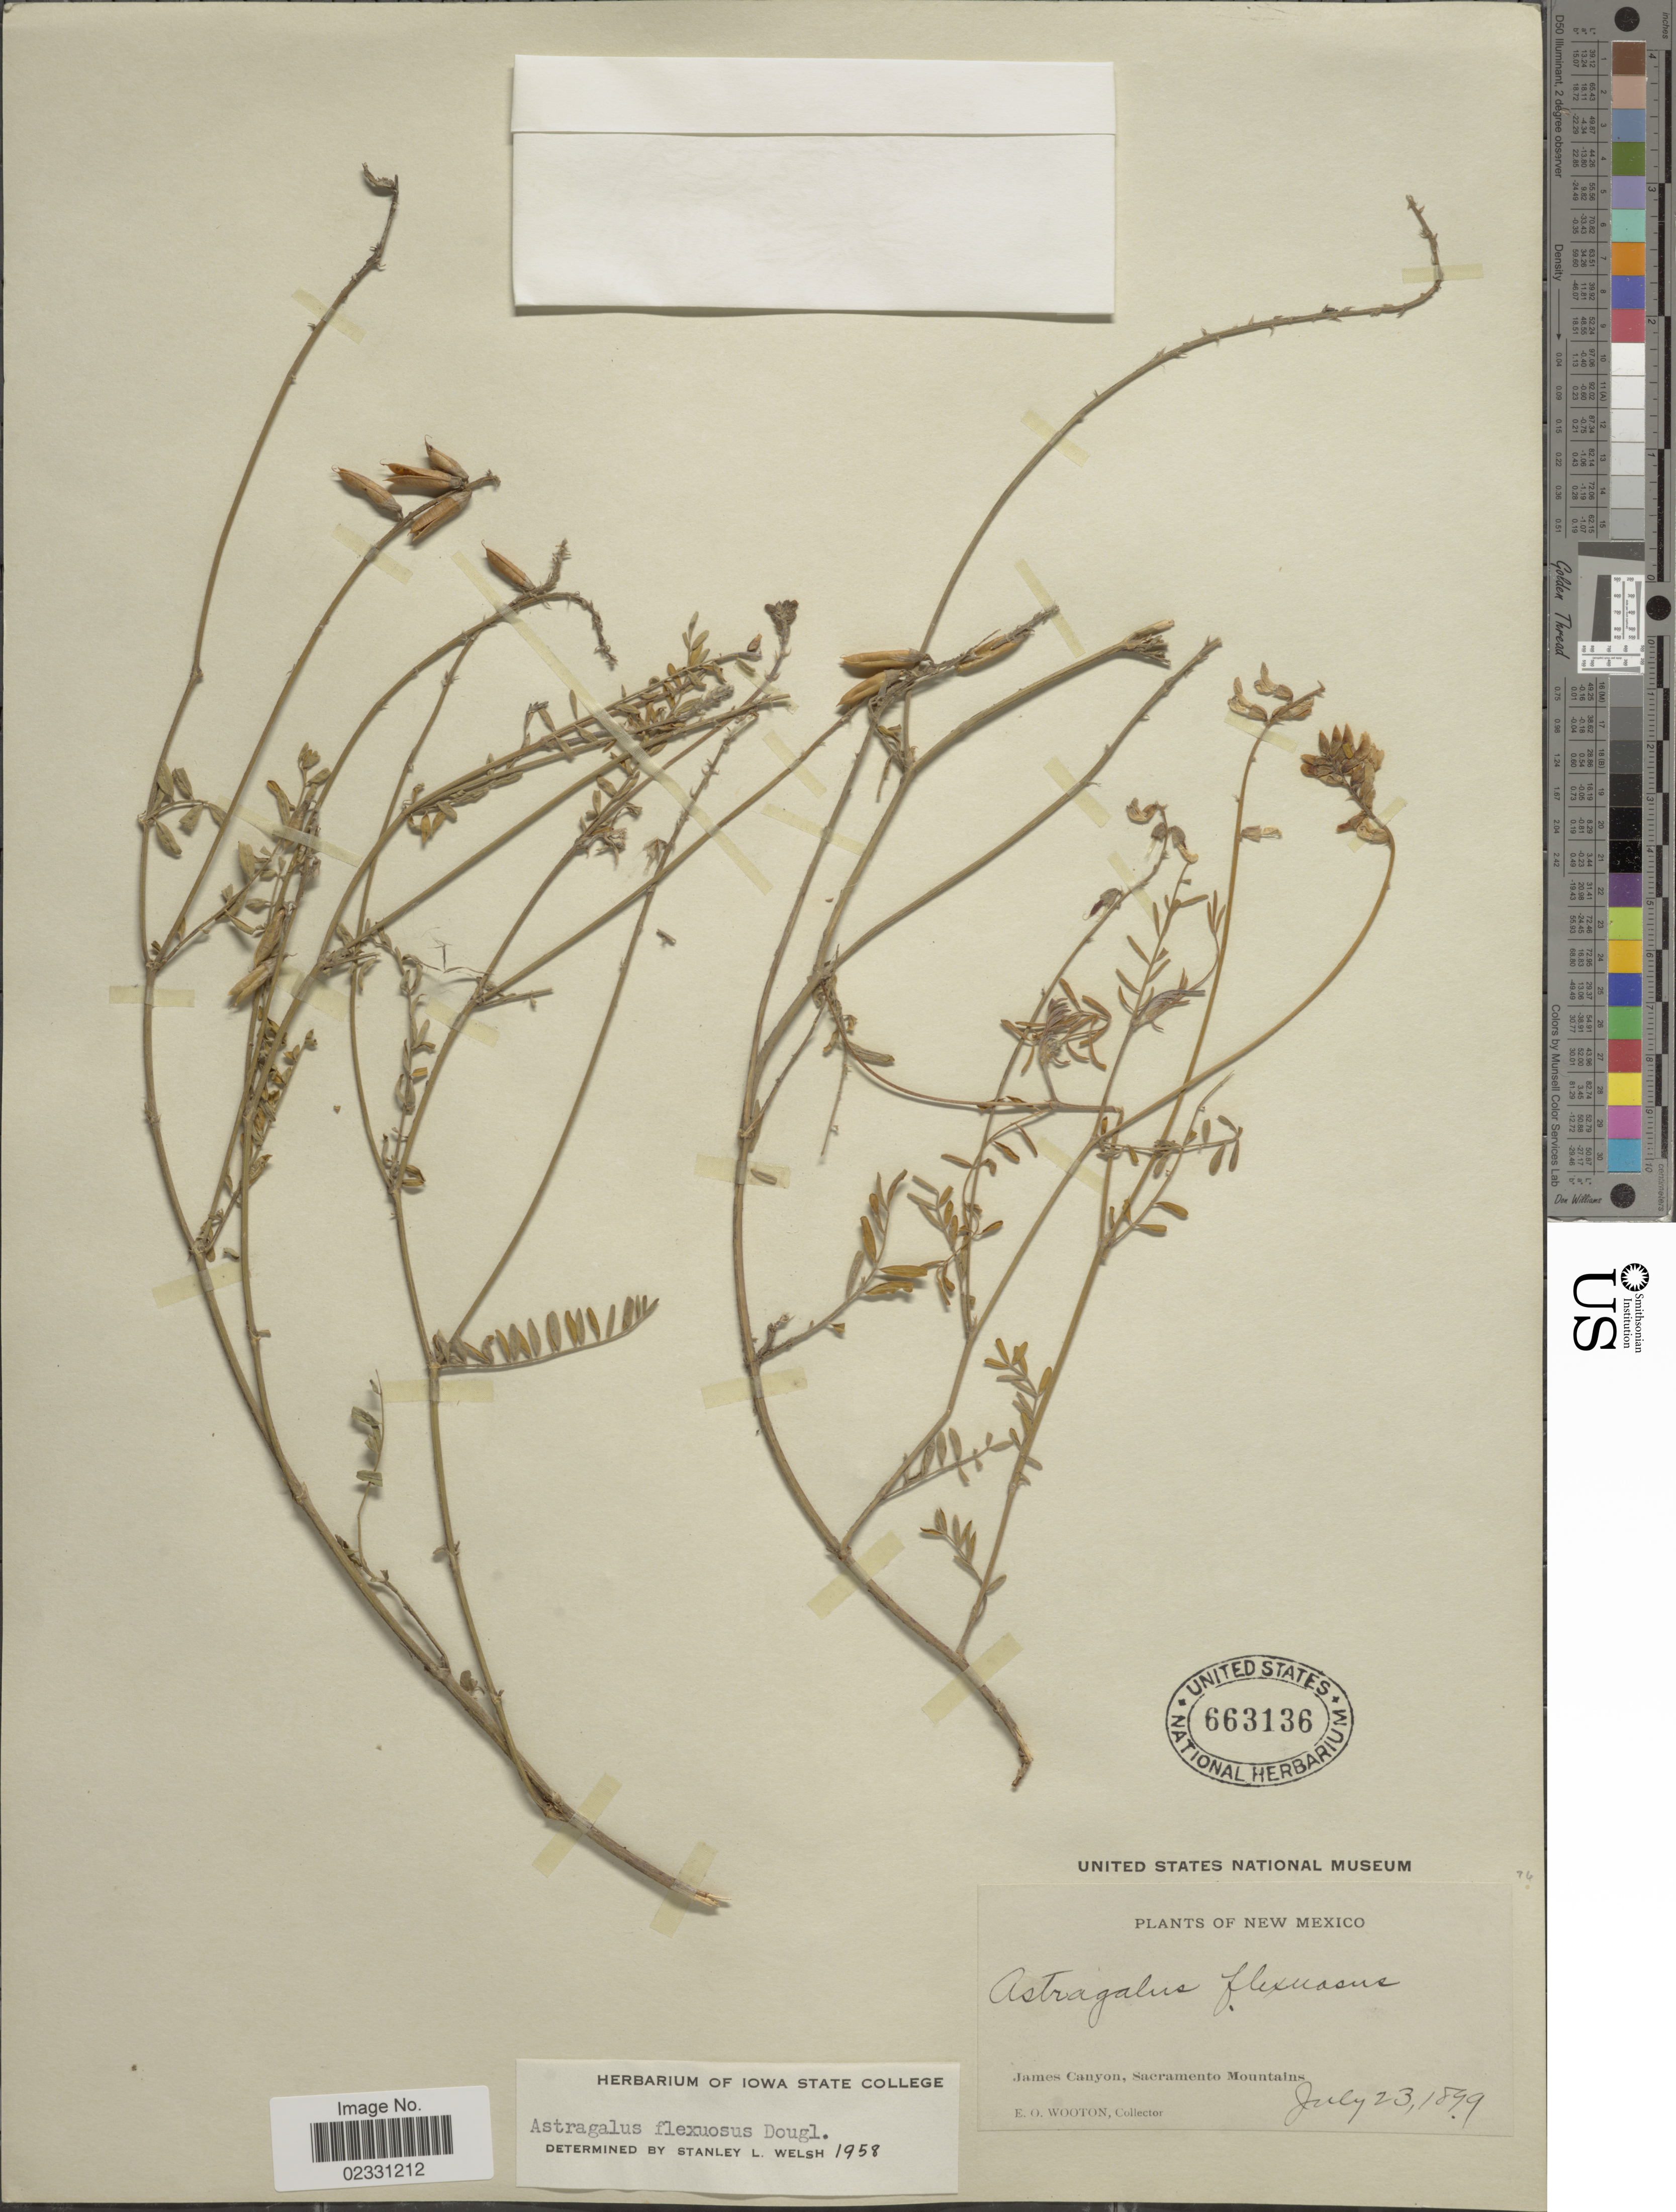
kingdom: Plantae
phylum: Tracheophyta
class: Magnoliopsida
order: Fabales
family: Fabaceae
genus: Astragalus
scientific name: Astragalus flexuosus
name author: (Hook.) Douglas ex G. Don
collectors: E. O. Wooton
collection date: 1899-07-23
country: United States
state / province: New Mexico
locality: James Canyon, Sacramento Mountains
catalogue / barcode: US 663136